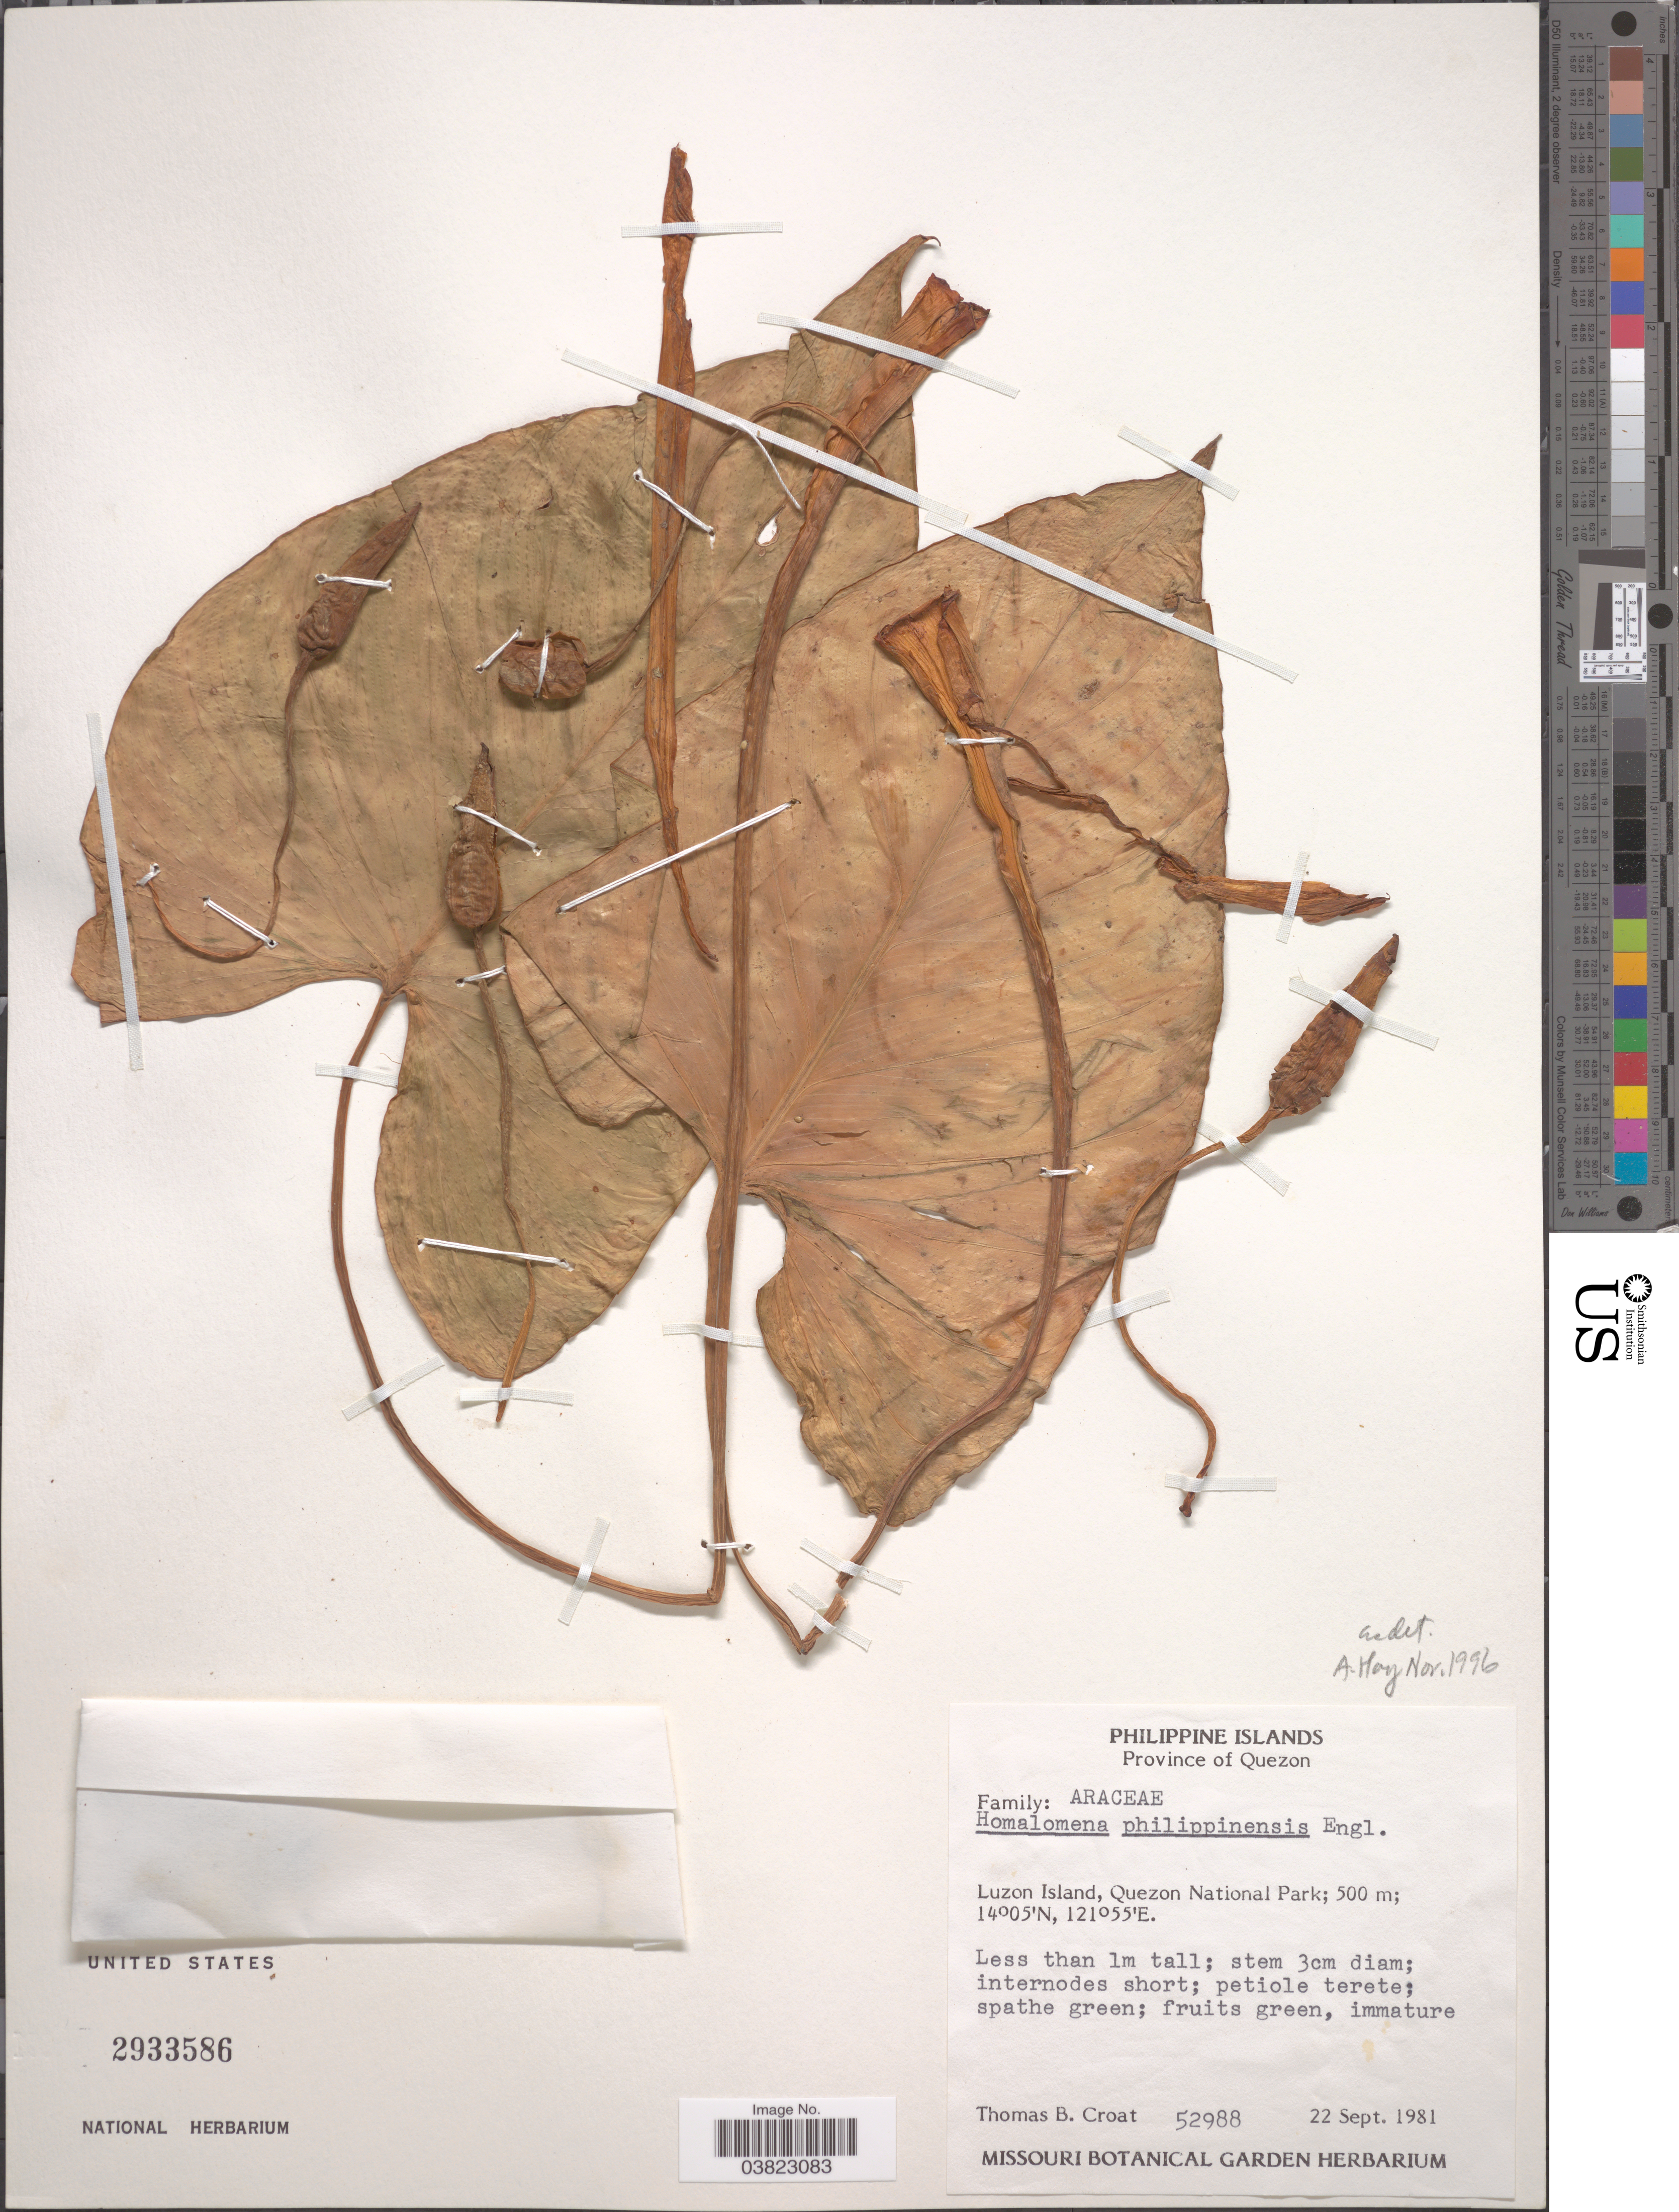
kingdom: Plantae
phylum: Tracheophyta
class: Liliopsida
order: Alismatales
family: Araceae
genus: Homalomena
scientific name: Homalomena philippinensis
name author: Engl.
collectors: T. B. Croat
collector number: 52988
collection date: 1981-09-22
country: Philippines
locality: Philippine Islands. Province of Quezon. Luzon Island, Quezon National Park.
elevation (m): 500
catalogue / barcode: US 2933586